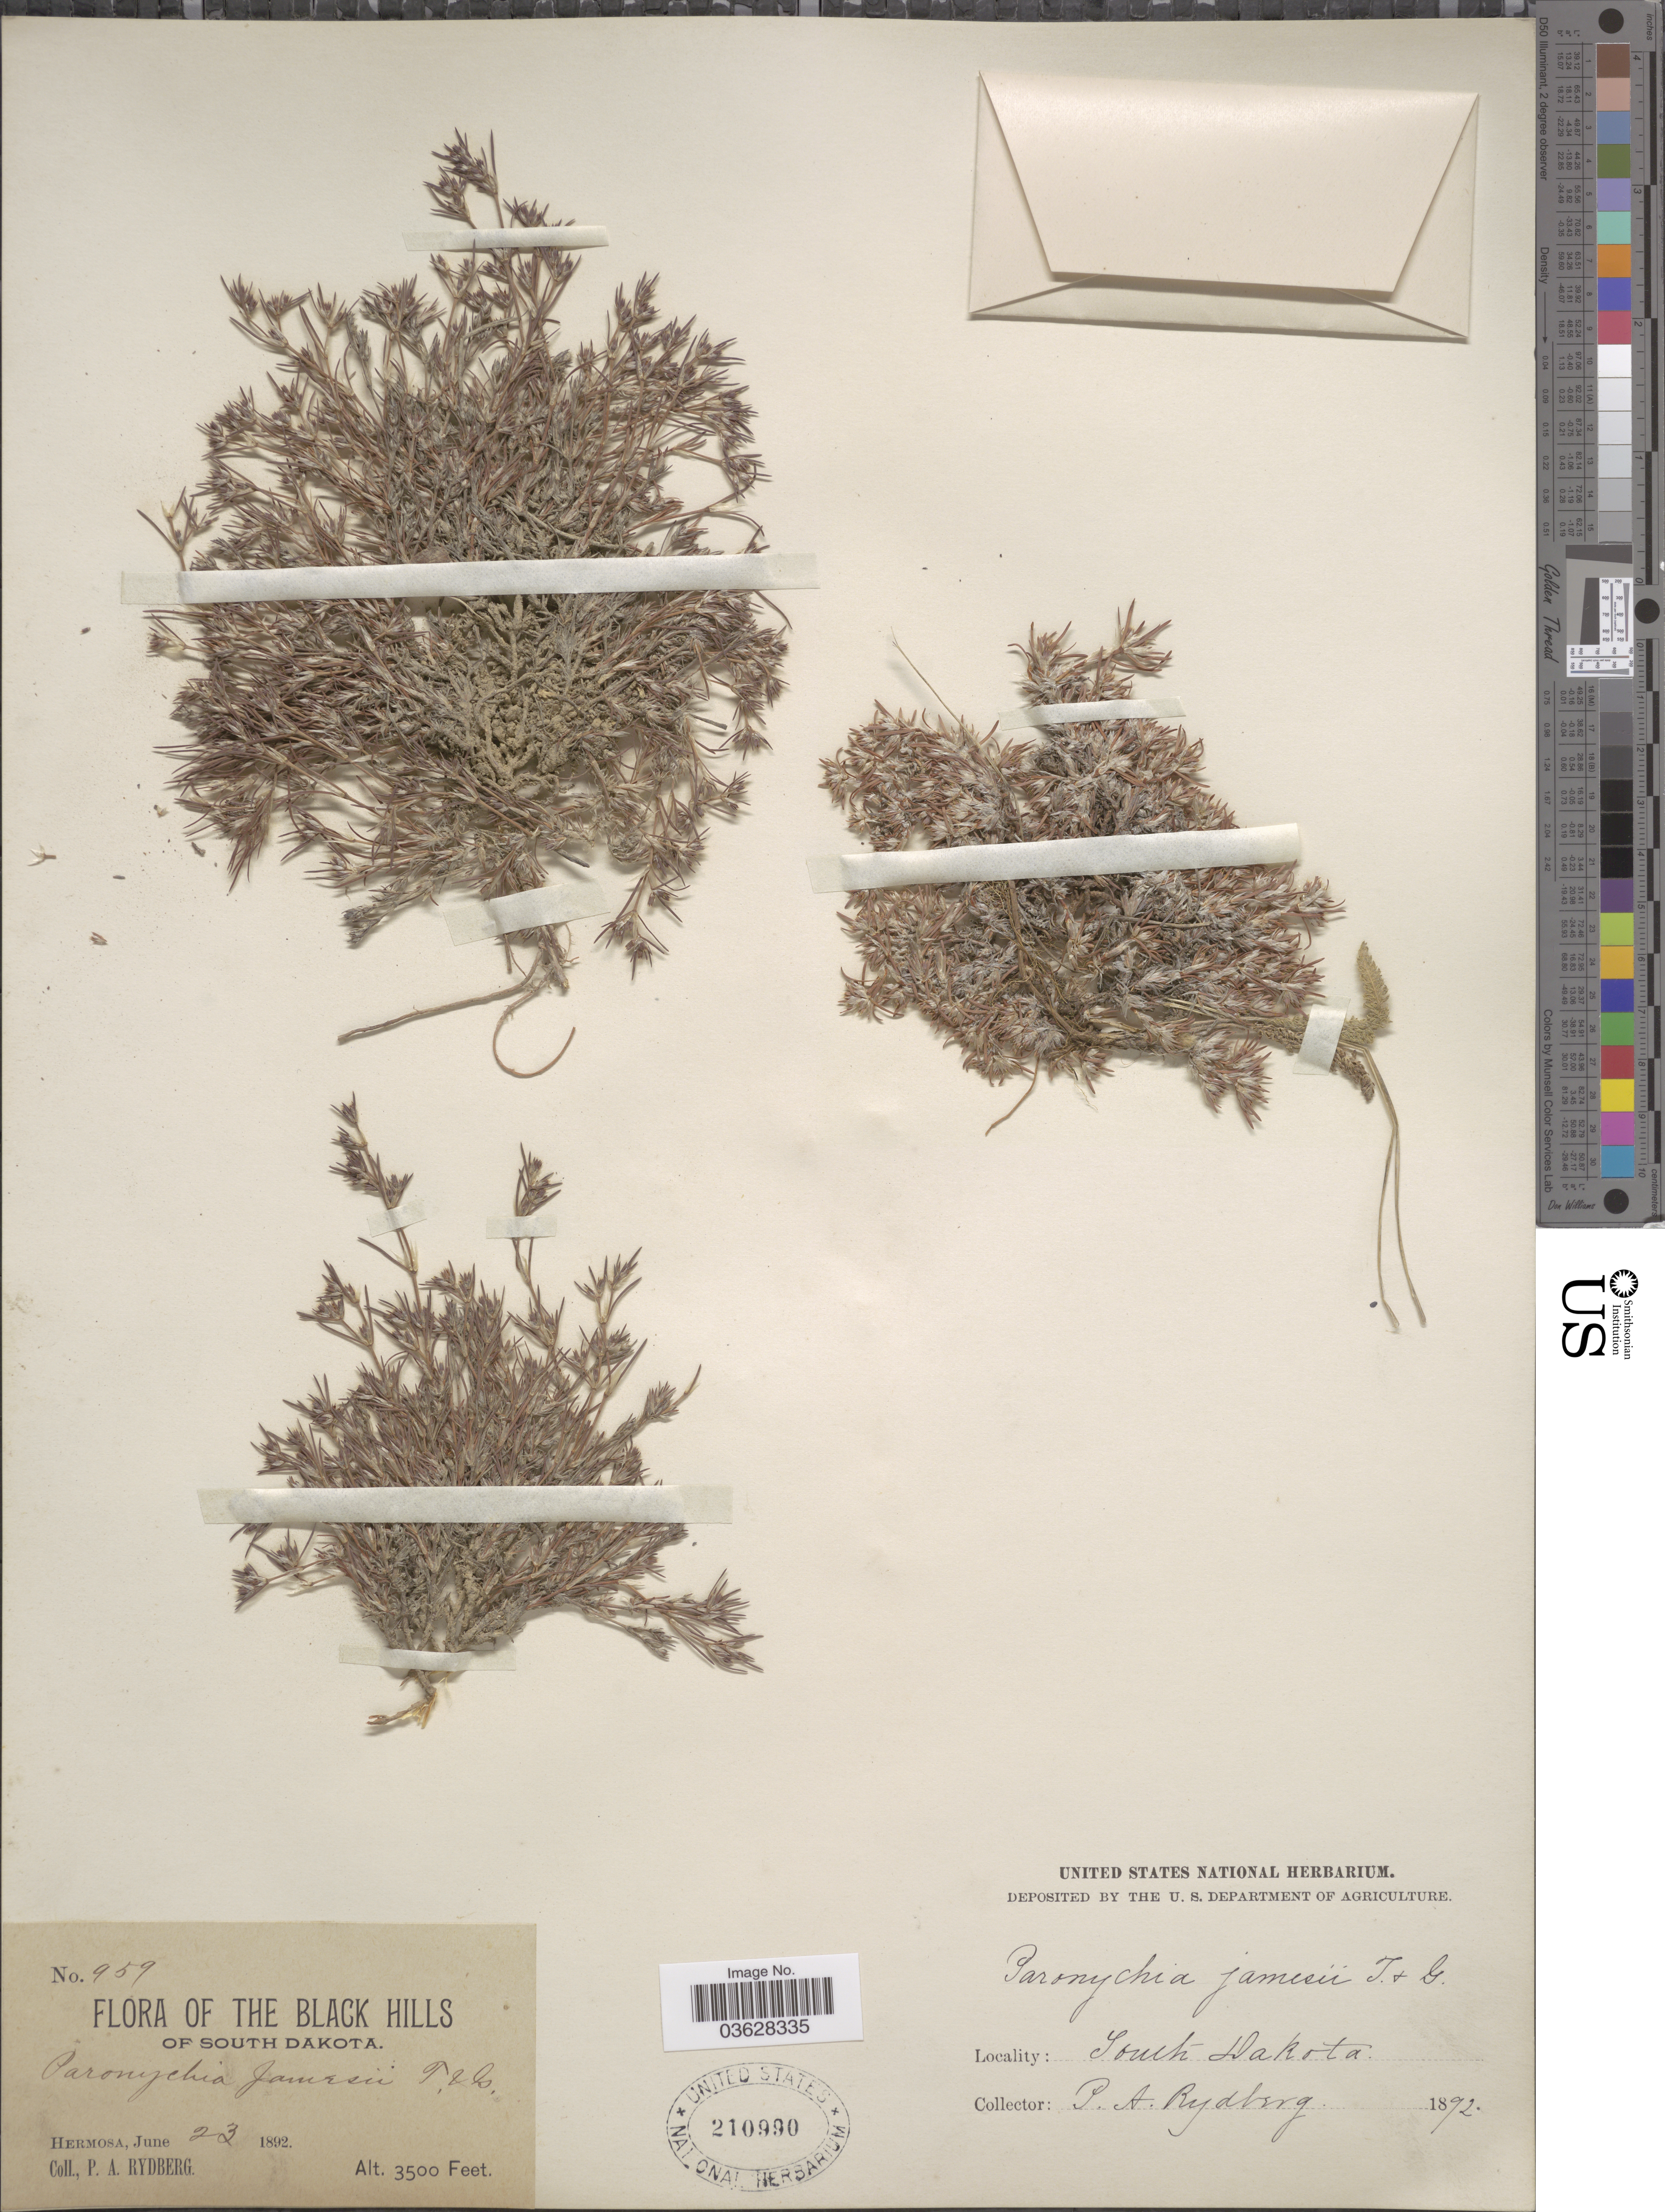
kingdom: Plantae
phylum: Tracheophyta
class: Magnoliopsida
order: Caryophyllales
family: Caryophyllaceae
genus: Paronychia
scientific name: Paronychia depressa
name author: (Torr. & A. Gray) Nutt. ex A. Nelson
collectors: P. A. Rydberg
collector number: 959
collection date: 1892-06-23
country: United States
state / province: South Dakota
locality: Black Hills. Hermosa.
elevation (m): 1067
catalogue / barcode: US 210990